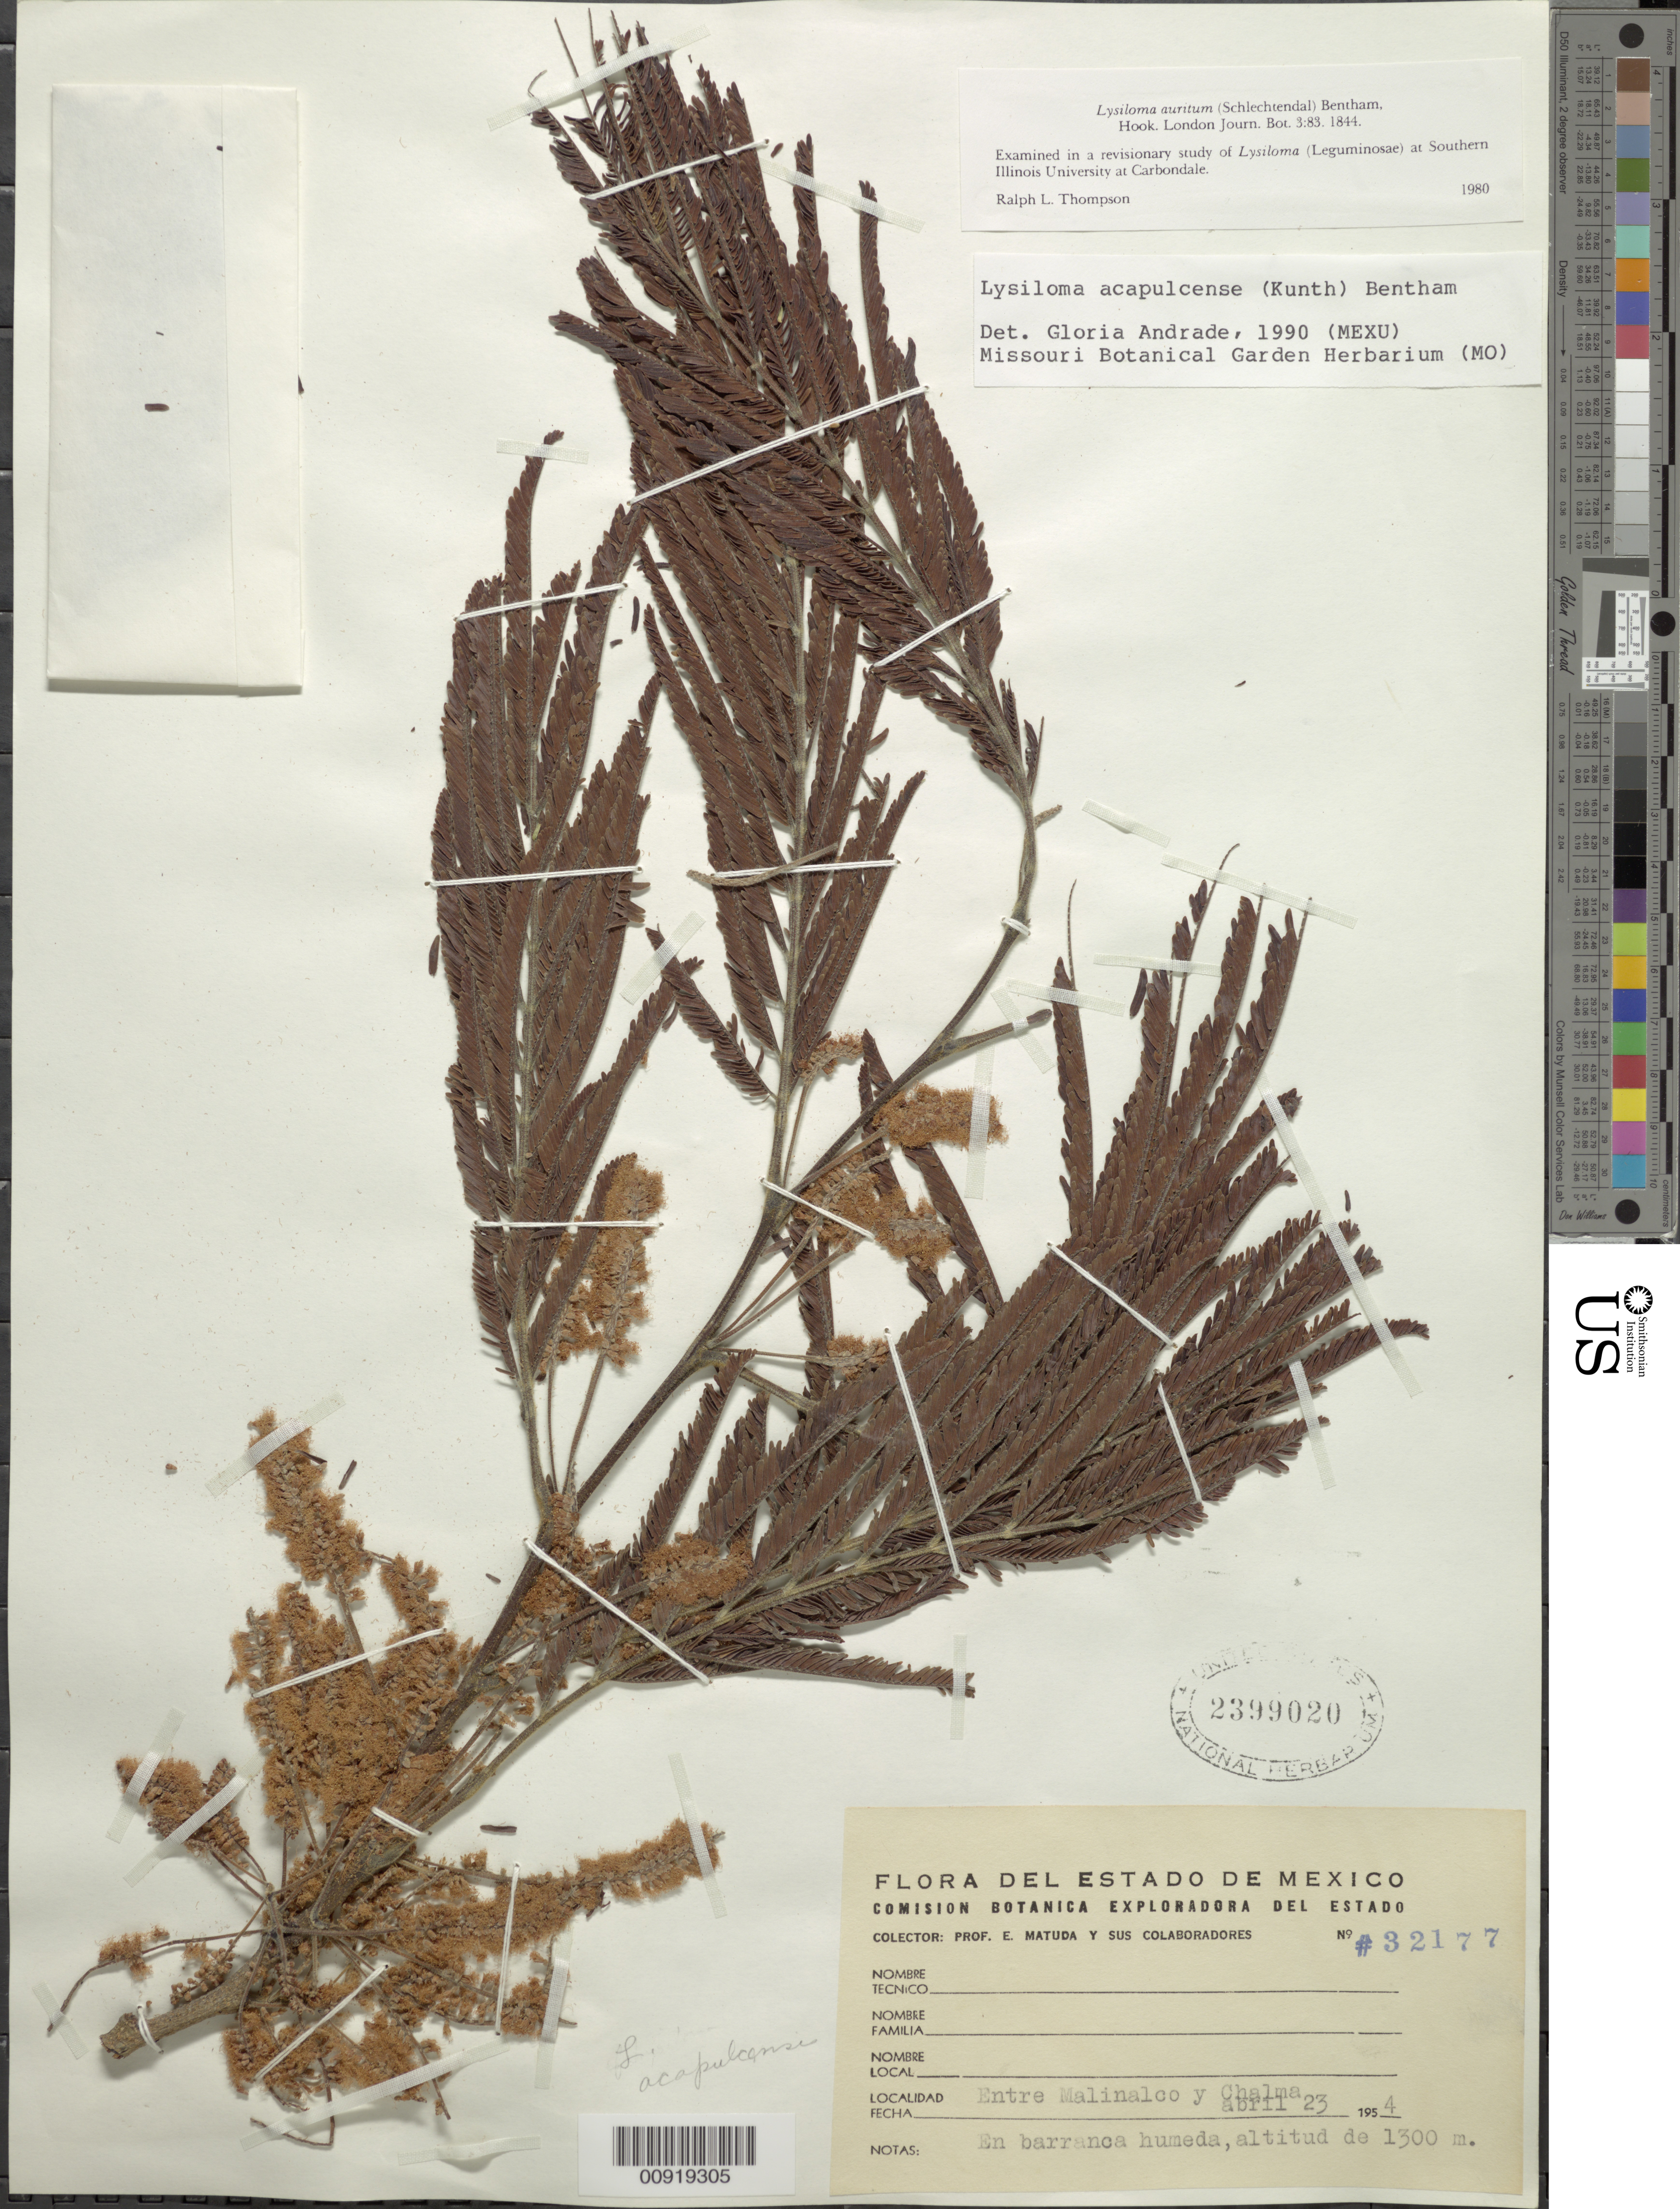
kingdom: Plantae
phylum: Tracheophyta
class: Magnoliopsida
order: Fabales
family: Fabaceae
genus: Lysiloma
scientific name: Lysiloma acapulcense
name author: (Kunth) Benth.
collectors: E. Matuda & et al.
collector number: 32177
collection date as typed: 23 Apr 1954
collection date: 1954-04-23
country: Mexico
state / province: México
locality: Entre Malinalco y Chalma.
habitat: En barranca húmeda.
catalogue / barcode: US 2399020